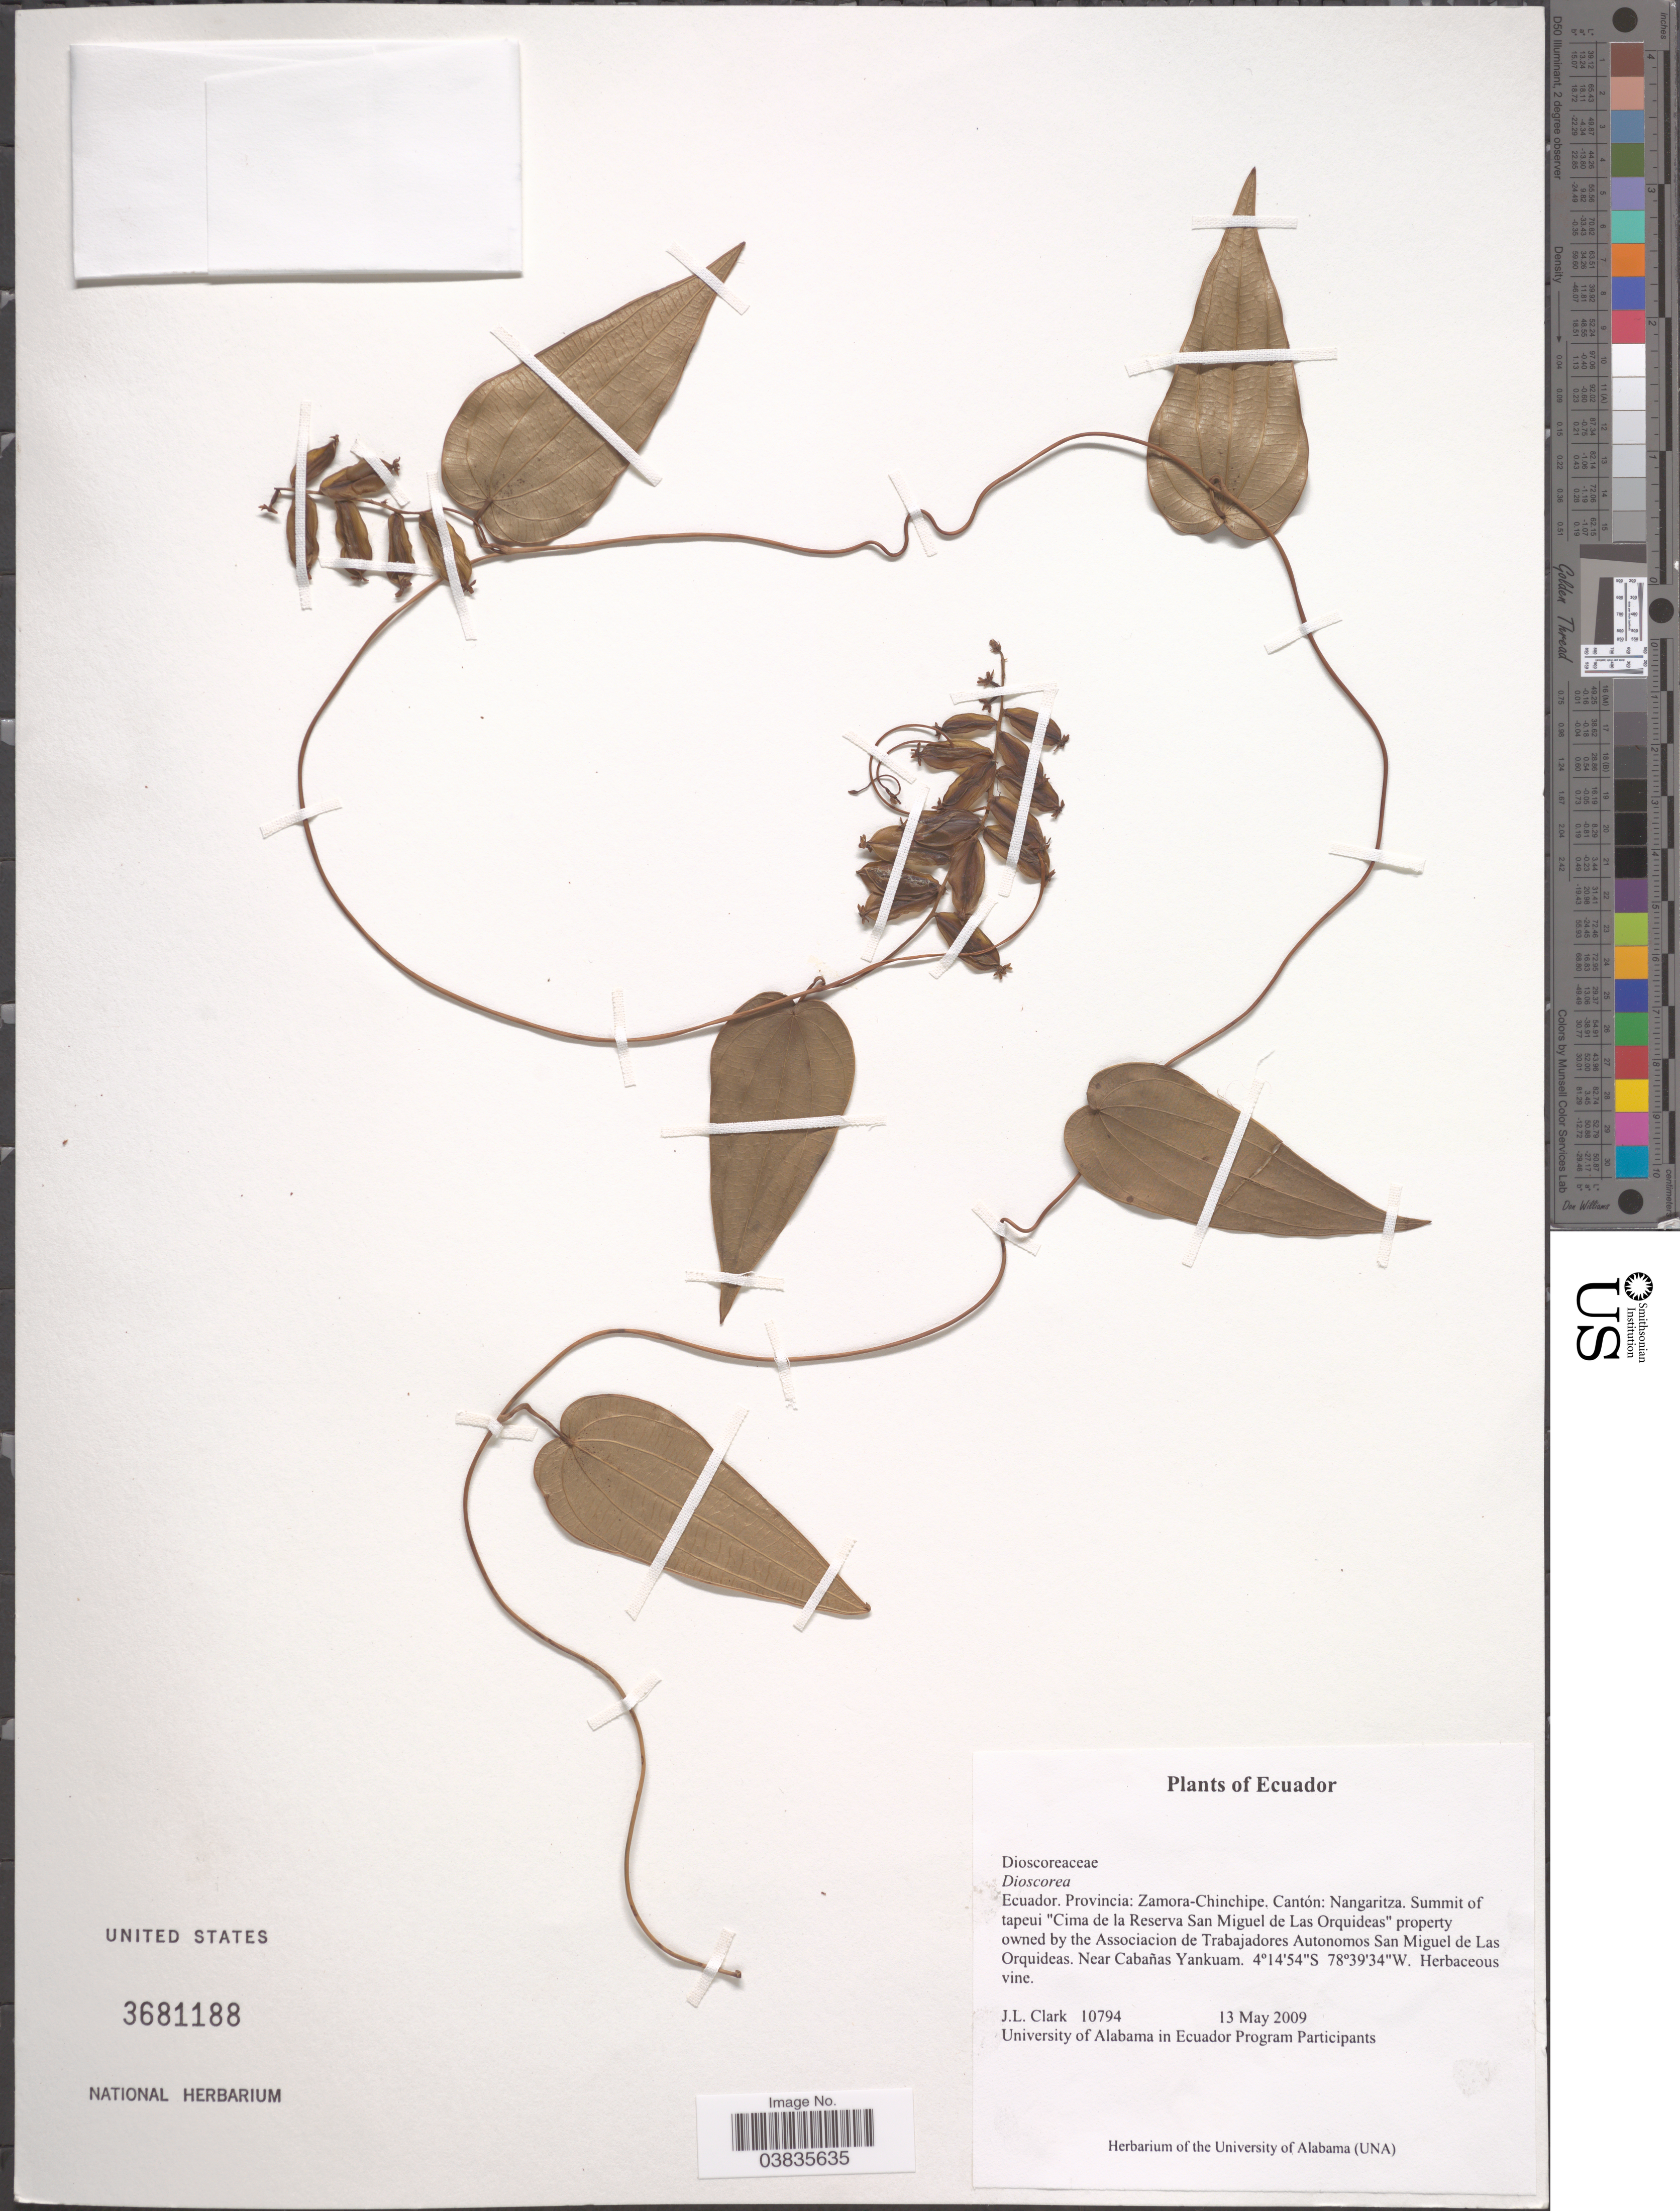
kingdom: Plantae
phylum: Tracheophyta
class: Liliopsida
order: Dioscoreales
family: Dioscoreaceae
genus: Dioscorea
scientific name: Dioscorea sp.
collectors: J. L. Clark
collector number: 10794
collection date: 2009-05-13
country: Ecuador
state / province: Zamora-Chinchipe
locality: Cantón: Nangaritza. Summit of tapeui "Cima de la Reserva San Miguel de Las Orquideas" property owned by the Association de Trabajadores Autonomos San Miguel de Las Orquideas. Near Cabañas Yankuam.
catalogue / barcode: US 3681188